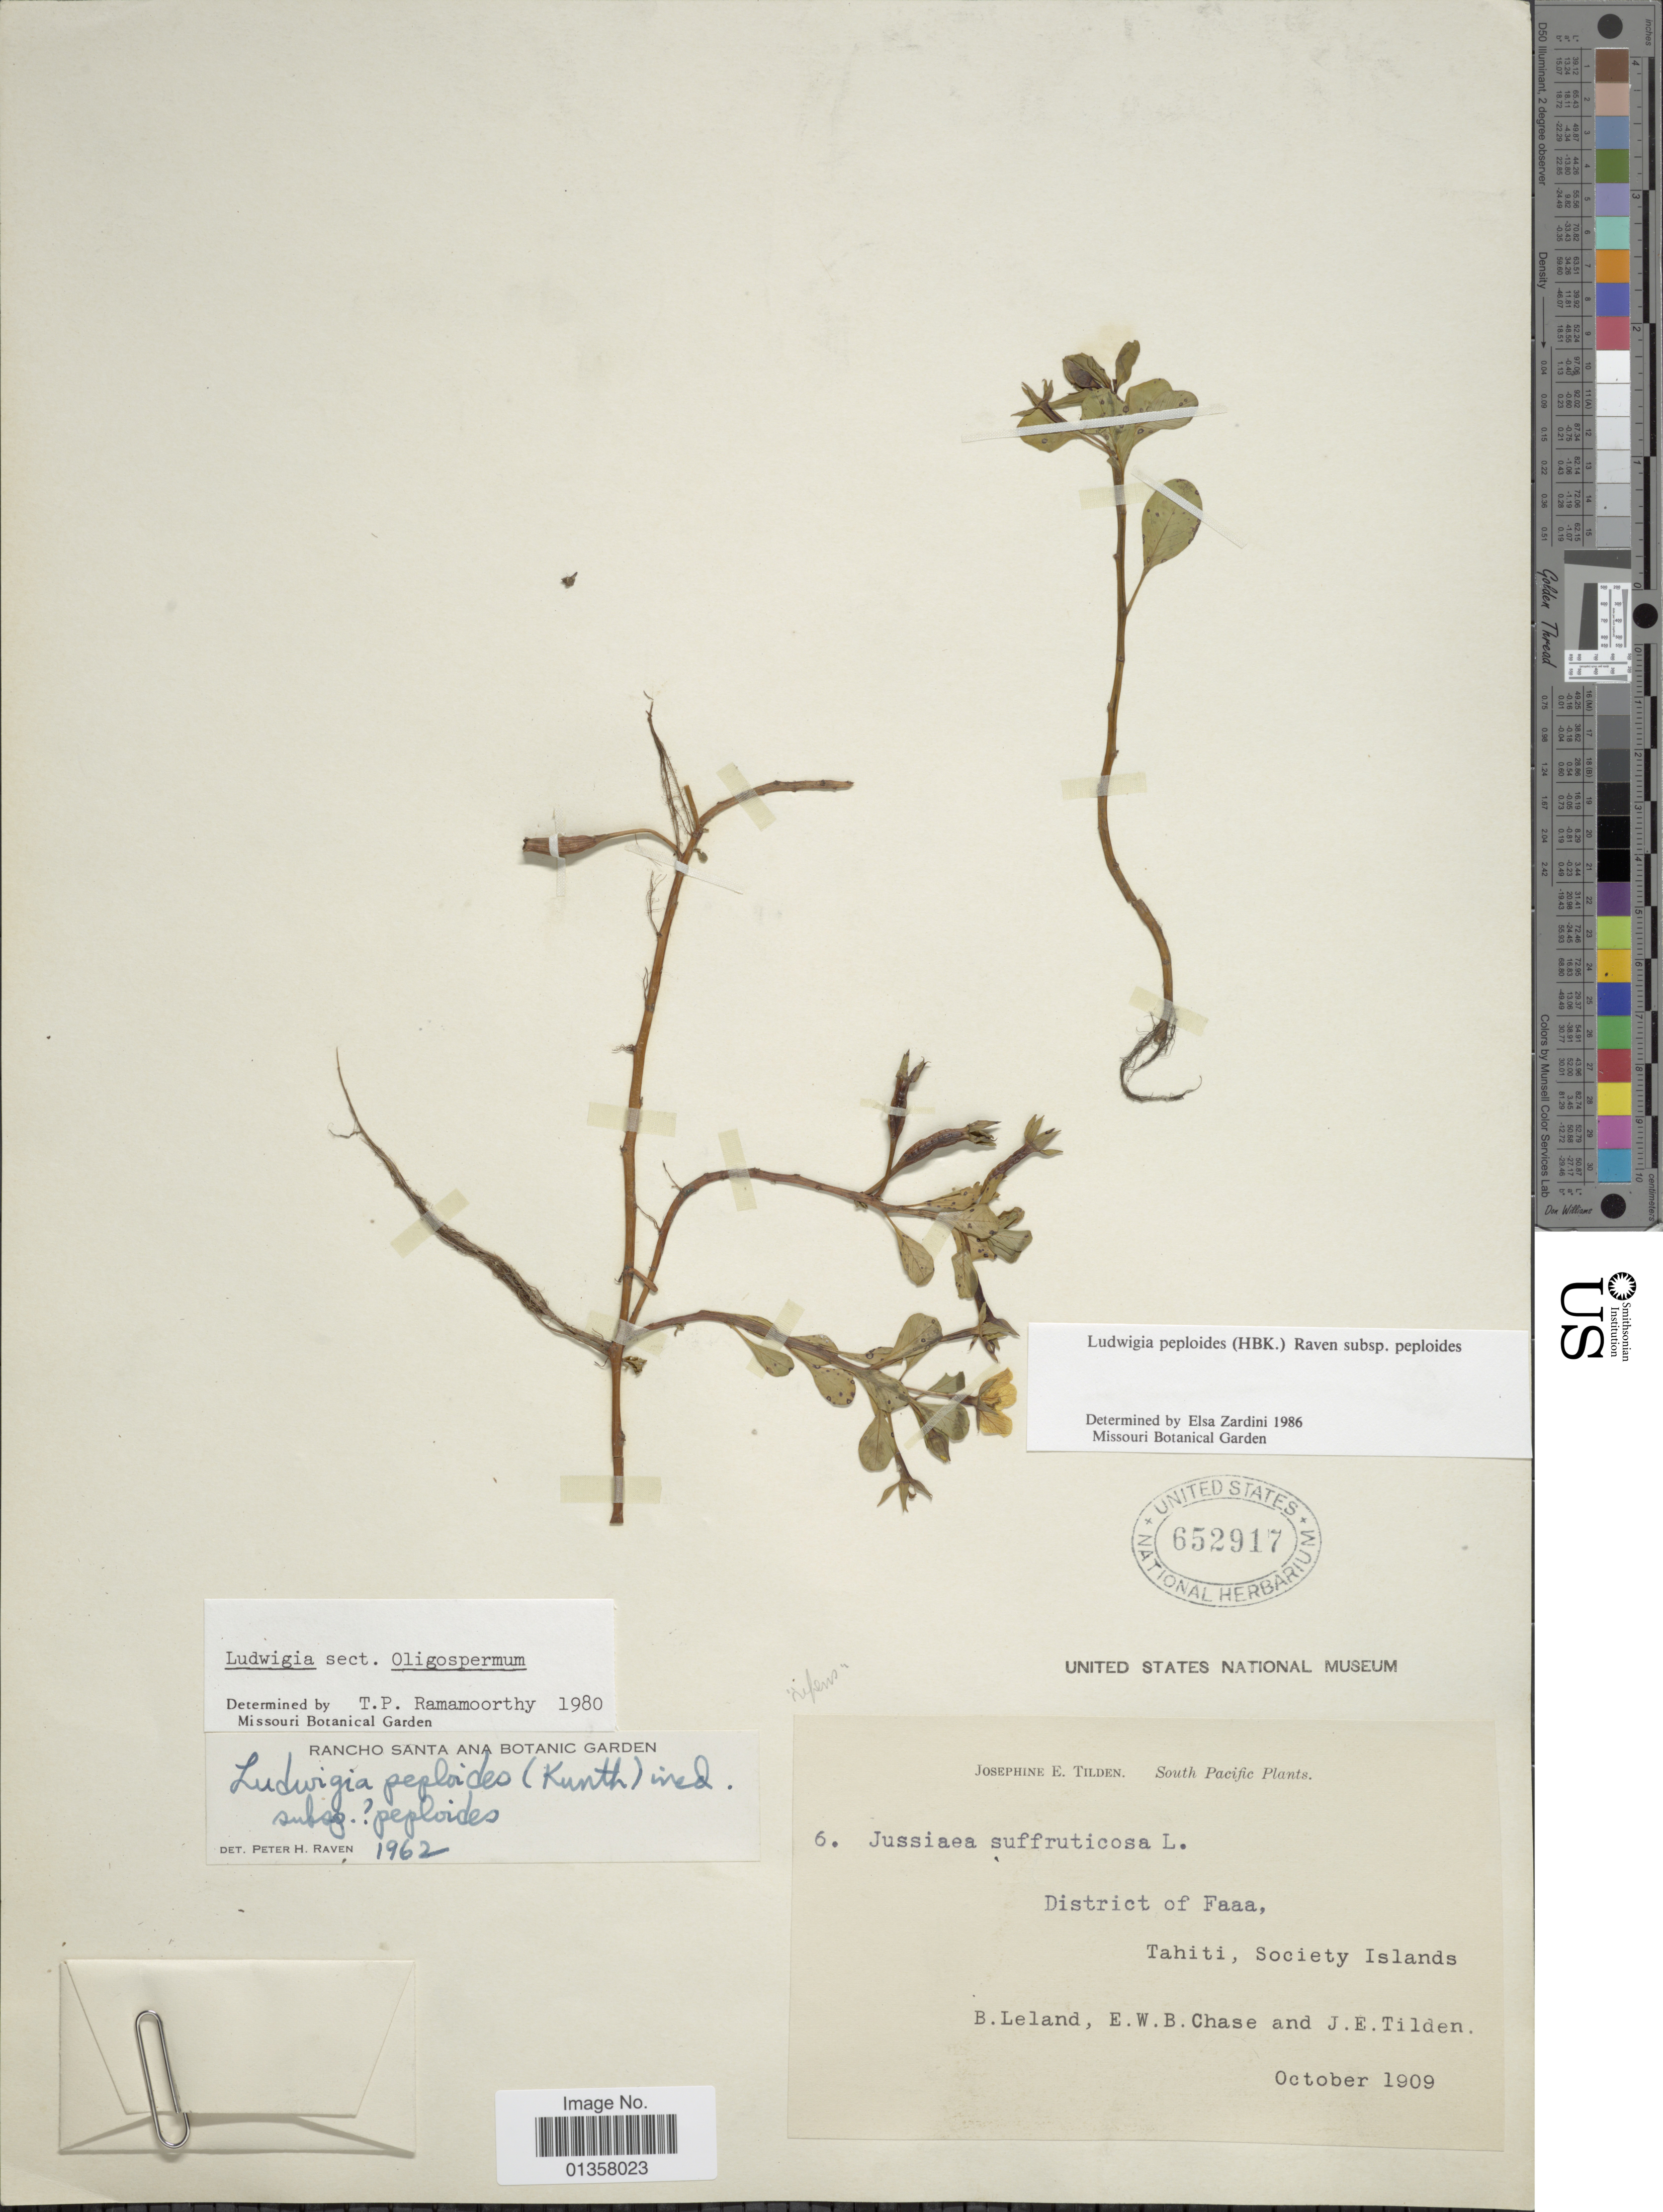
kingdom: Plantae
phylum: Tracheophyta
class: Magnoliopsida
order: Myrtales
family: Onagraceae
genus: Ludwigia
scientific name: Ludwigia peploides subsp. peploides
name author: (Kunth) P.H. Raven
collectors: B. Leland, E. W. Chase & J. E. Tilden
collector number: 6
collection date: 1909-10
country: French Polynesia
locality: District of Faaa, Tahiti, Society Islands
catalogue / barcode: US 652917